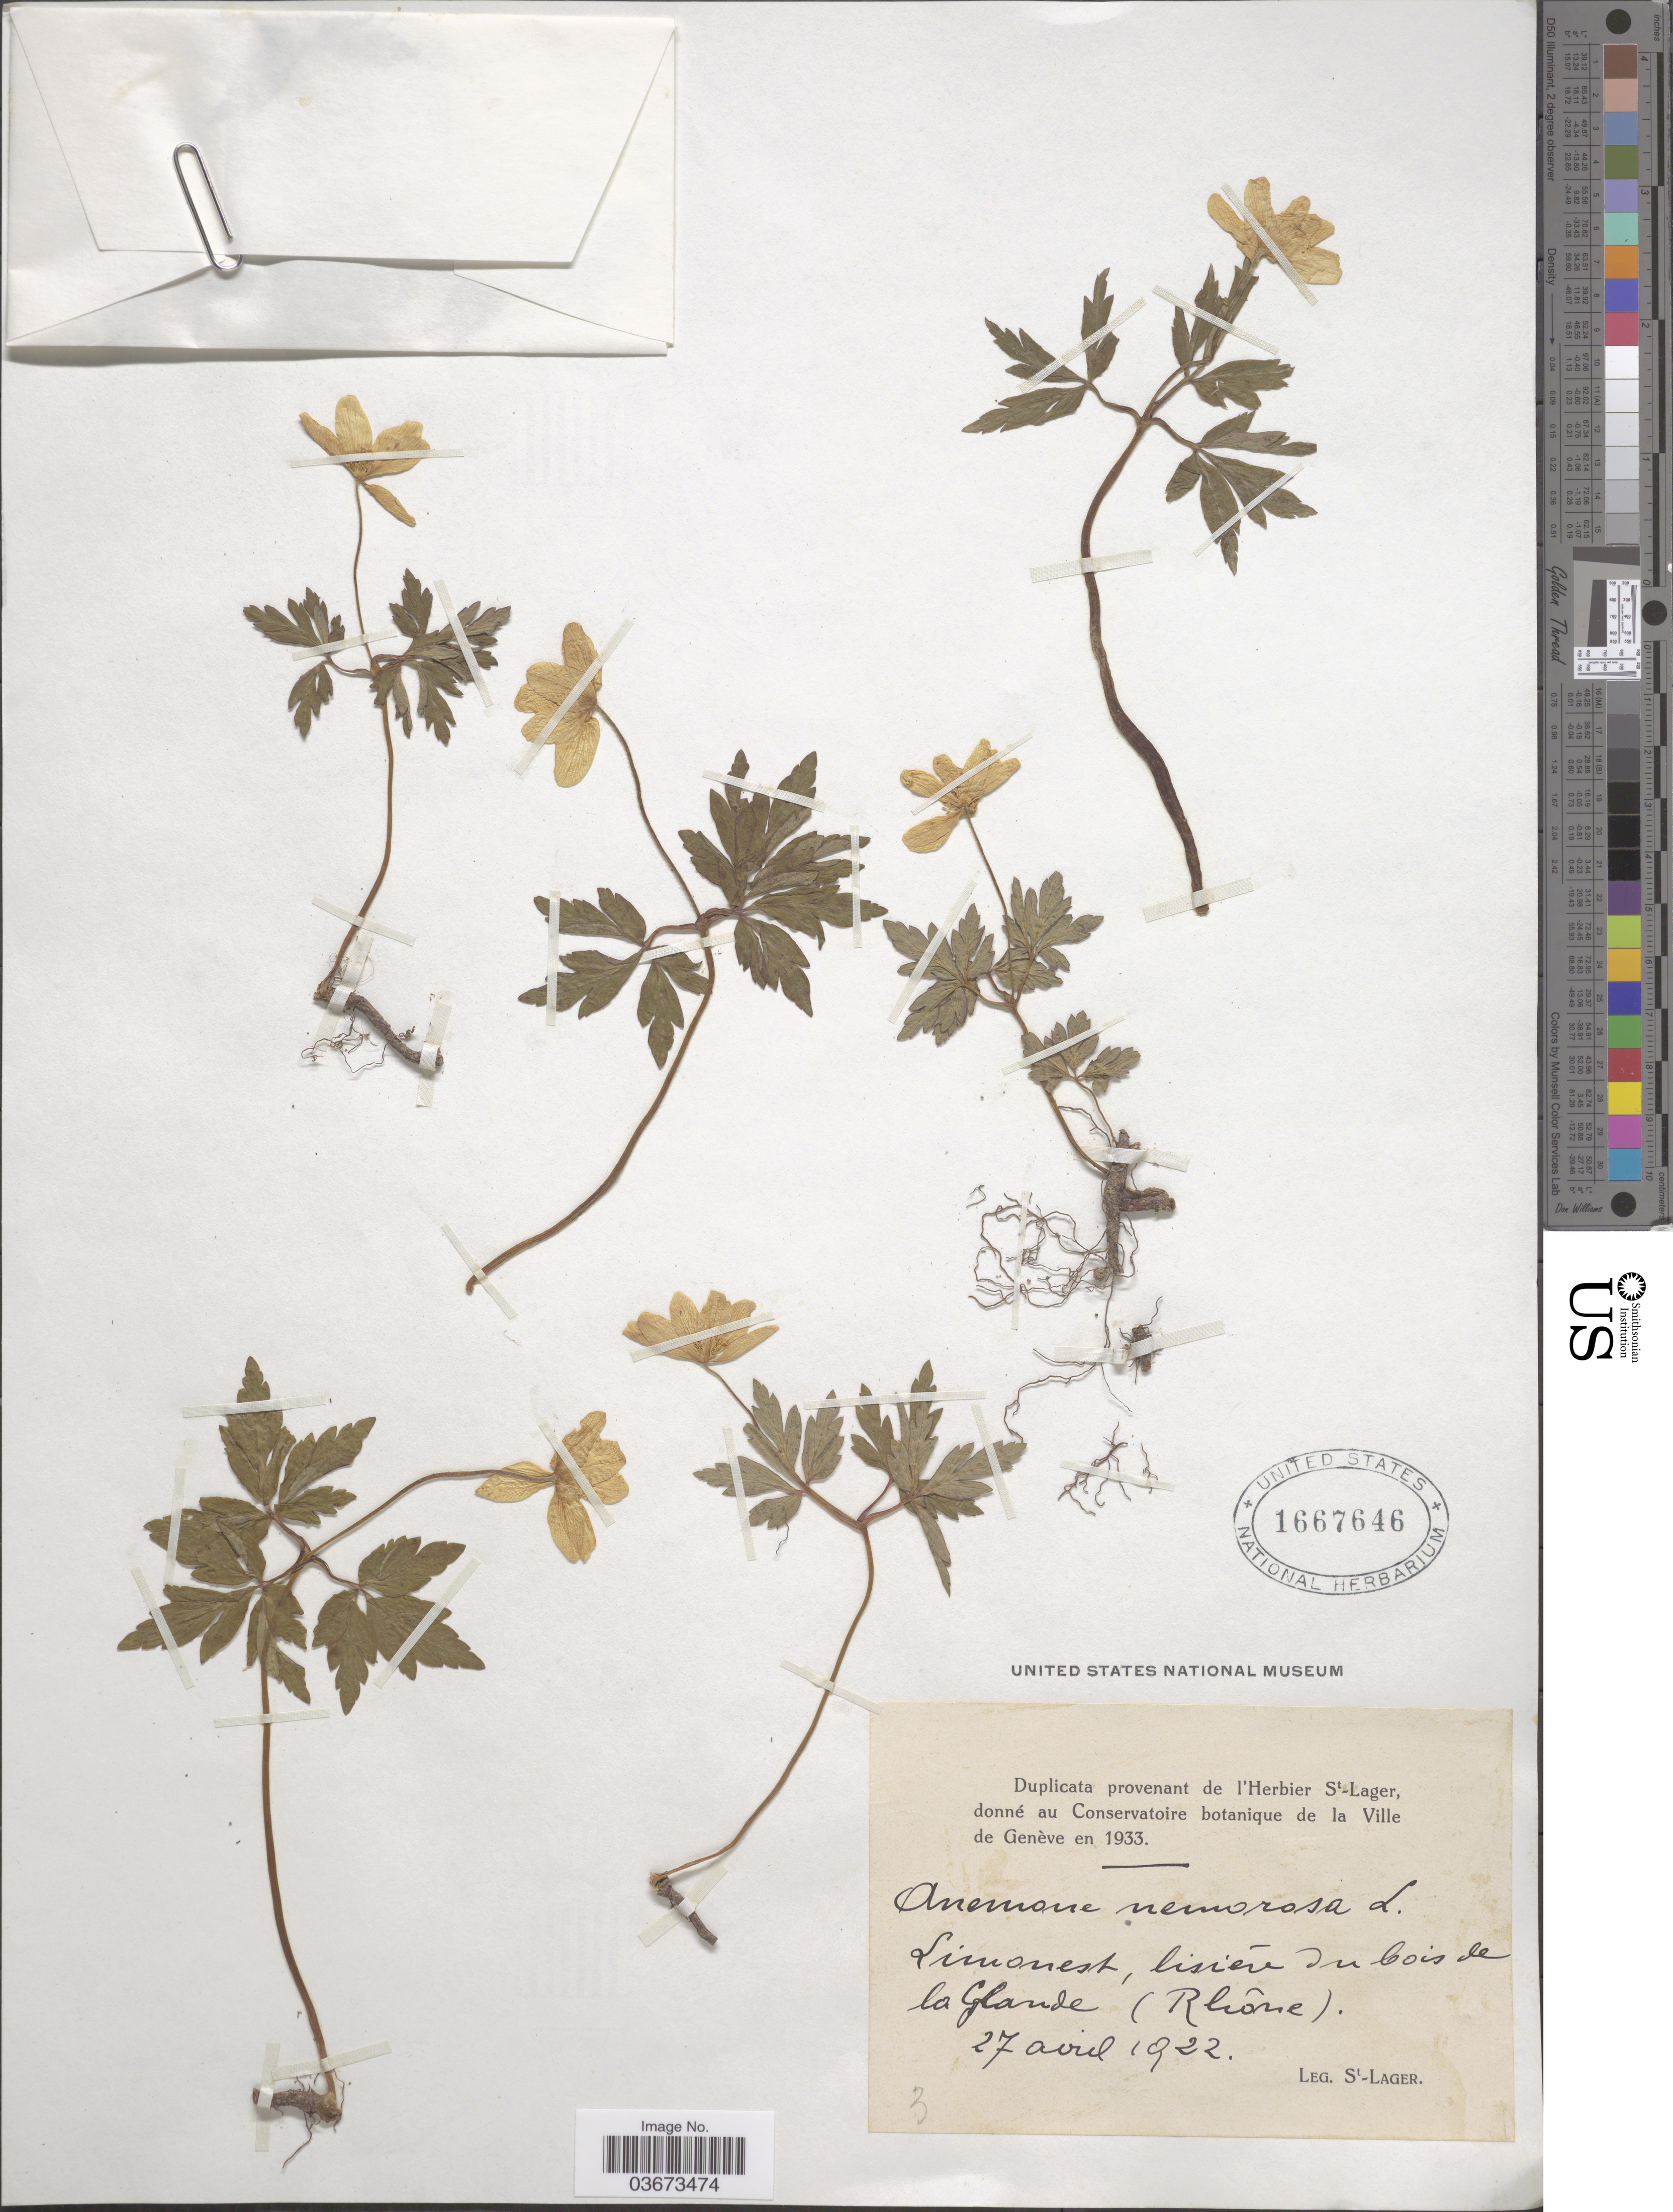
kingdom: Plantae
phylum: Tracheophyta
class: Magnoliopsida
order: Ranunculales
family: Ranunculaceae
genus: Anemone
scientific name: Anemone nemorosa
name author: L.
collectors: -. St. Lager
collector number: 3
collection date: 1922-04-27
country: France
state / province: Auvergne-Rhône-Alpes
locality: Limonest [interpreted], lisiére du bois de la Glande (Rhône).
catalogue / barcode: US 1667646